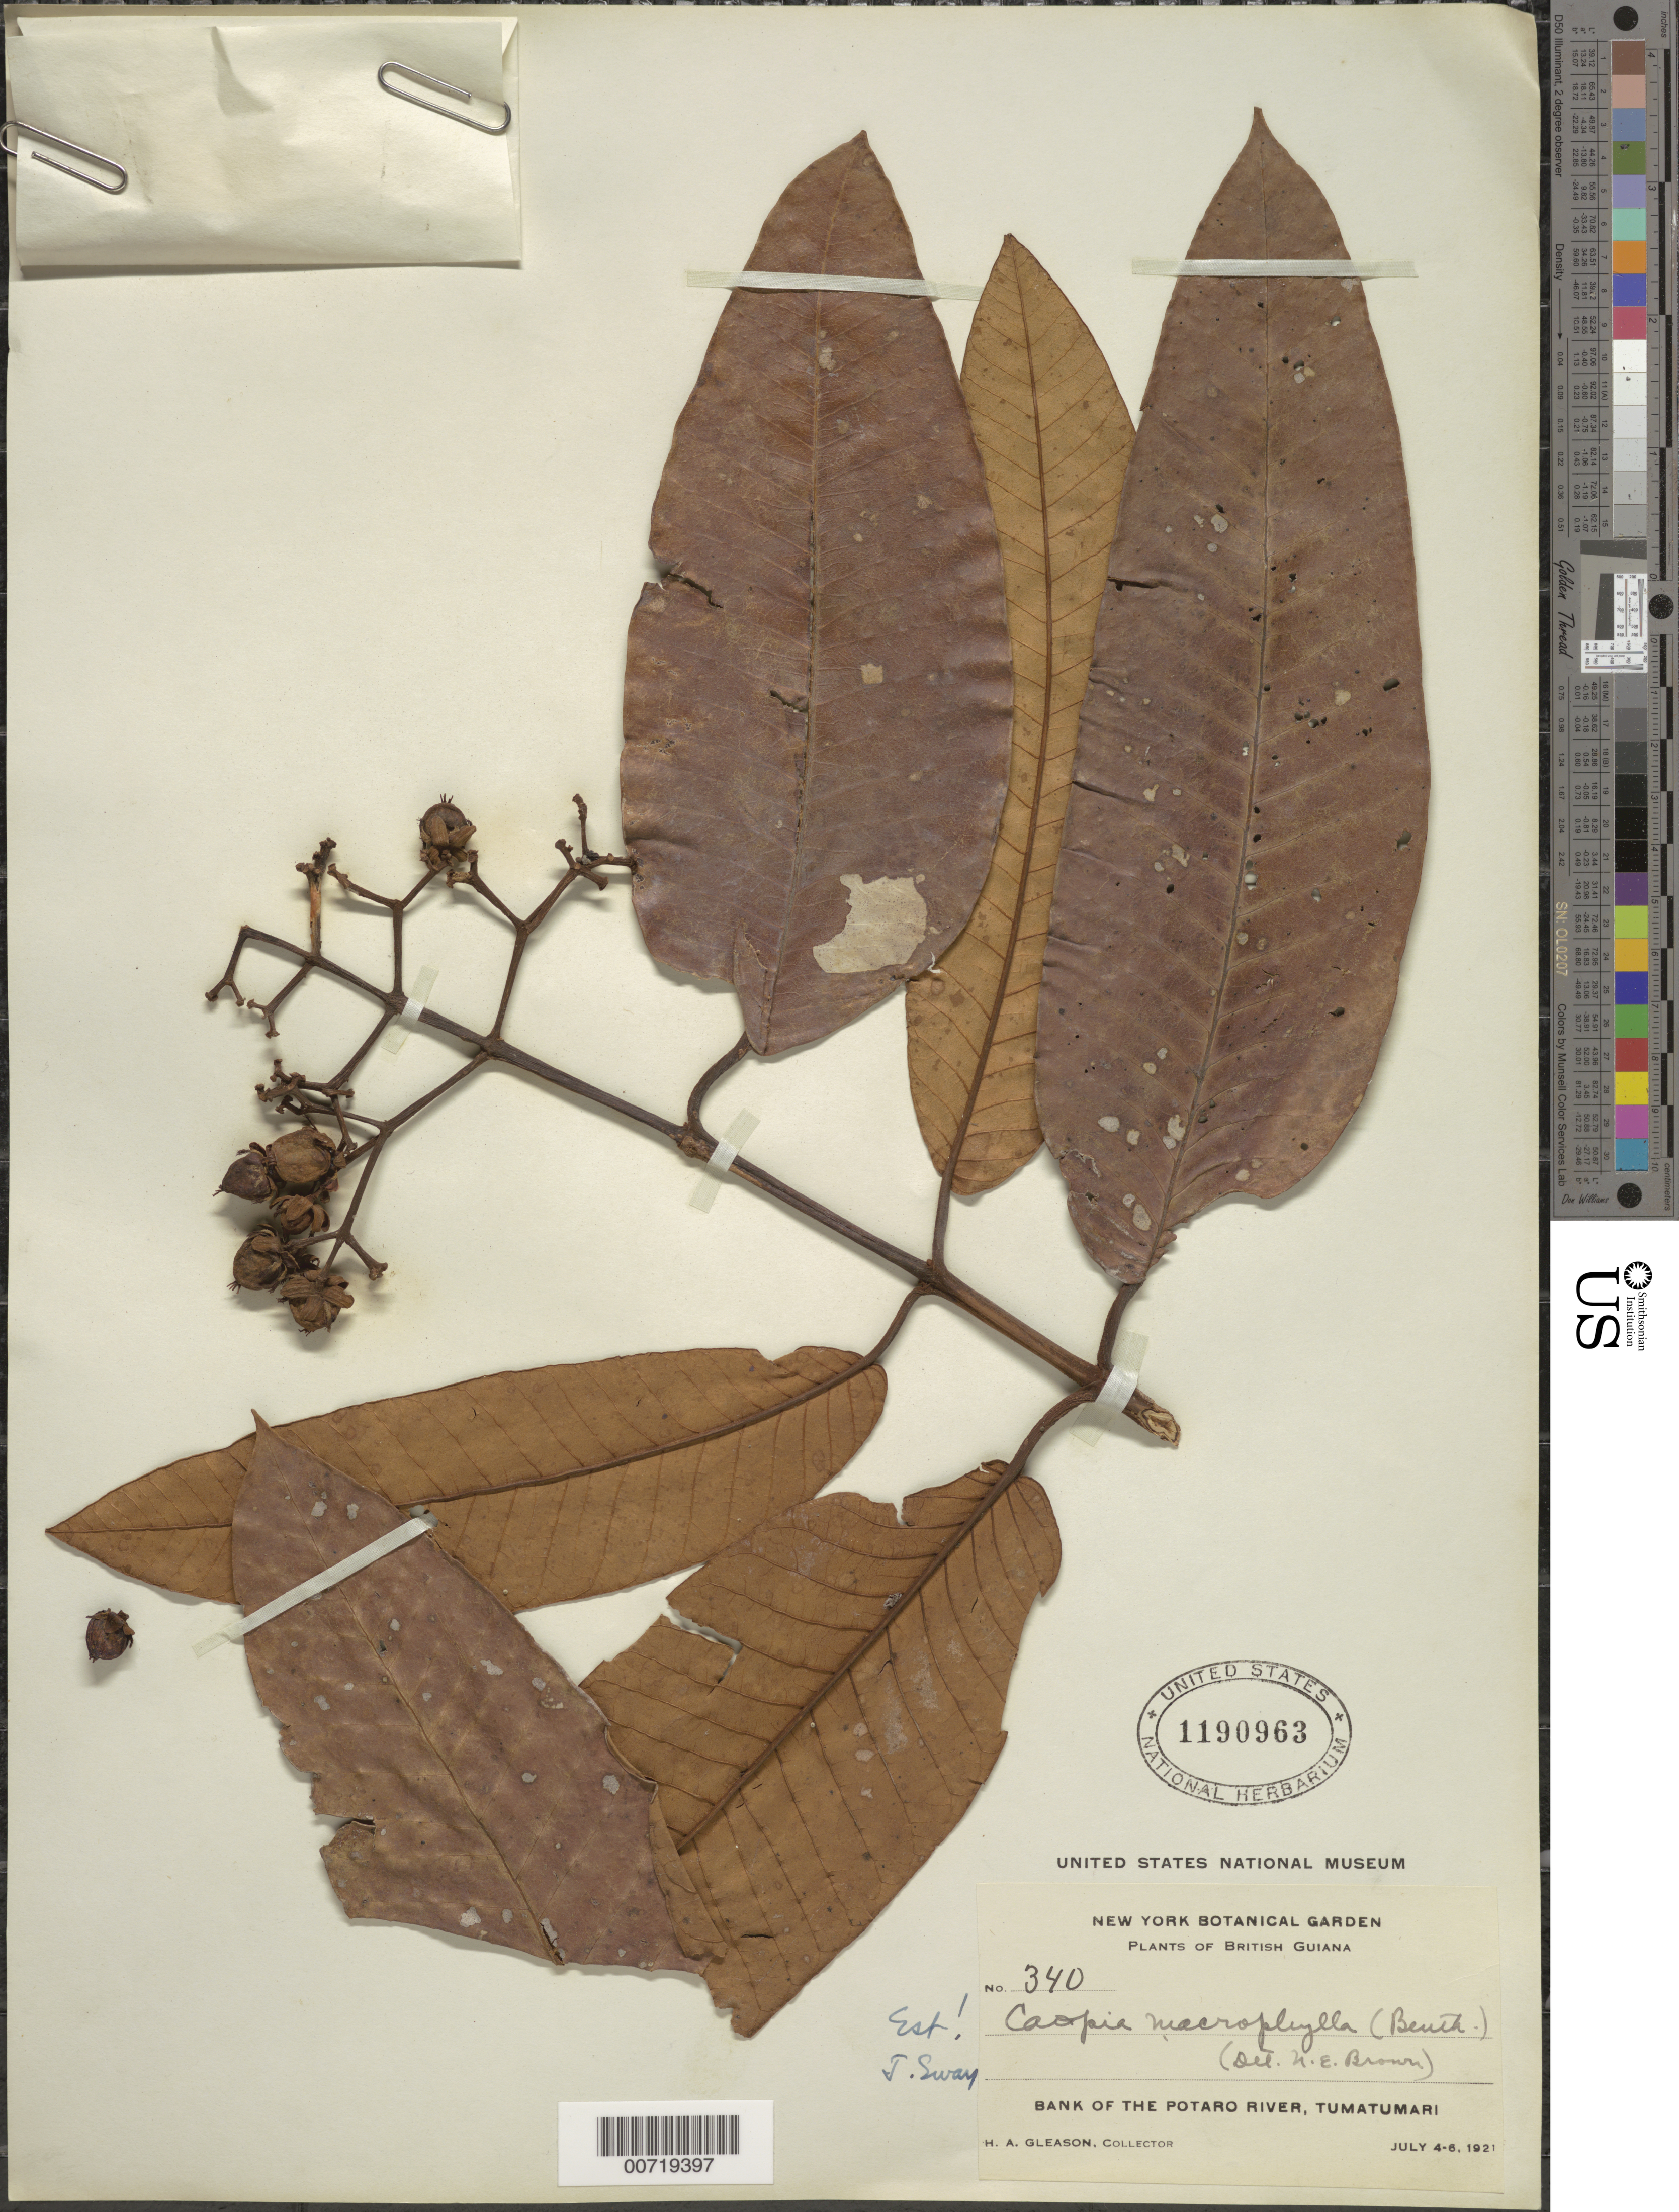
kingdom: Plantae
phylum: Tracheophyta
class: Magnoliopsida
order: Malpighiales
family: Hypericaceae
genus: Vismia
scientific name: Vismia macrophylla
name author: Kunth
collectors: H. A. Gleason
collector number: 340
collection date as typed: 4-Jul-21 to 6-Jul-21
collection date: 1921-07-04/1921-07-06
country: Guyana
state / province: Potaro-Siparuni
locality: Tumatumari Village, Potaro R.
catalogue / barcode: US 1190963